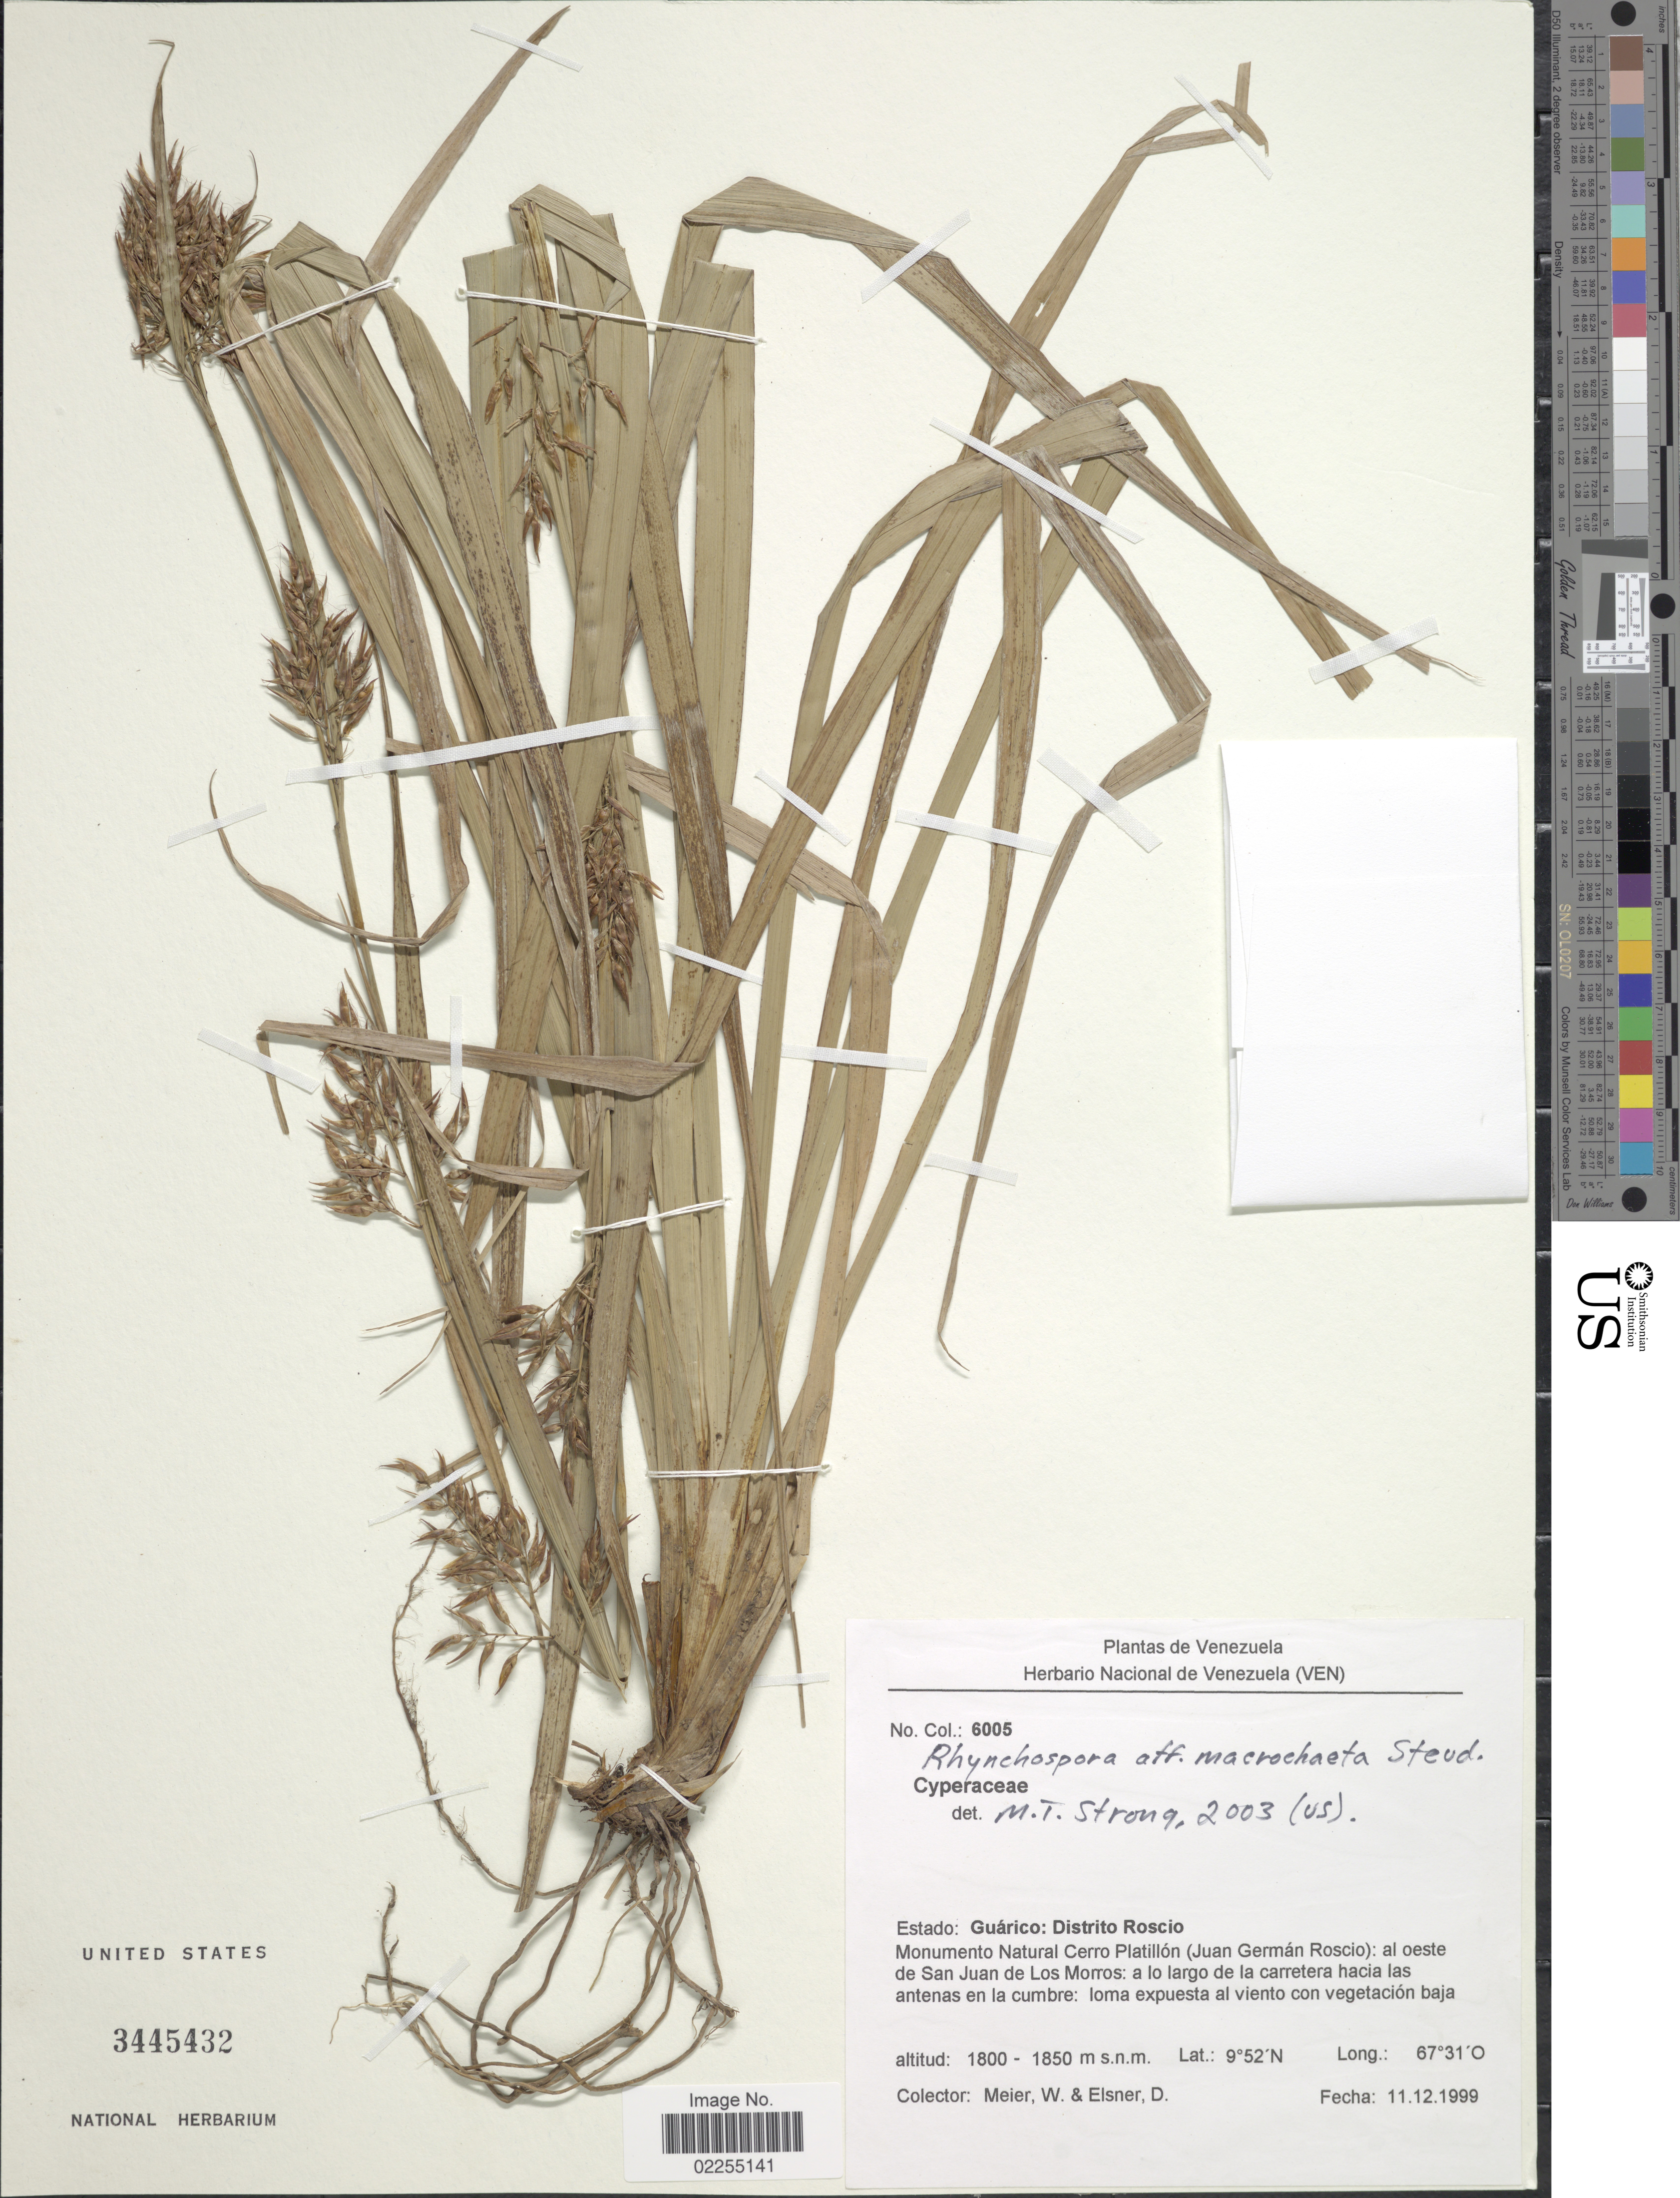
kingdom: Plantae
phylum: Tracheophyta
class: Liliopsida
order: Poales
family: Cyperaceae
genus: Rhynchospora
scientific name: Rhynchospora macrochaeta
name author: Steud. ex Boeckeler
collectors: W. Meier & D. Elsner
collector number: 6005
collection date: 1999-12-11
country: Venezuela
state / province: Guárico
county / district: Juan Germán Roscio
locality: Monumento Natural Cerro Platillon (Juan German Roscio): al oeste de San Juan Los Morros: a lo largo de la carretera hacia las antenas en la cumbre: loma expeuesta al viento con vegetacion baja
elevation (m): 1800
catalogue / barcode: US 3445432